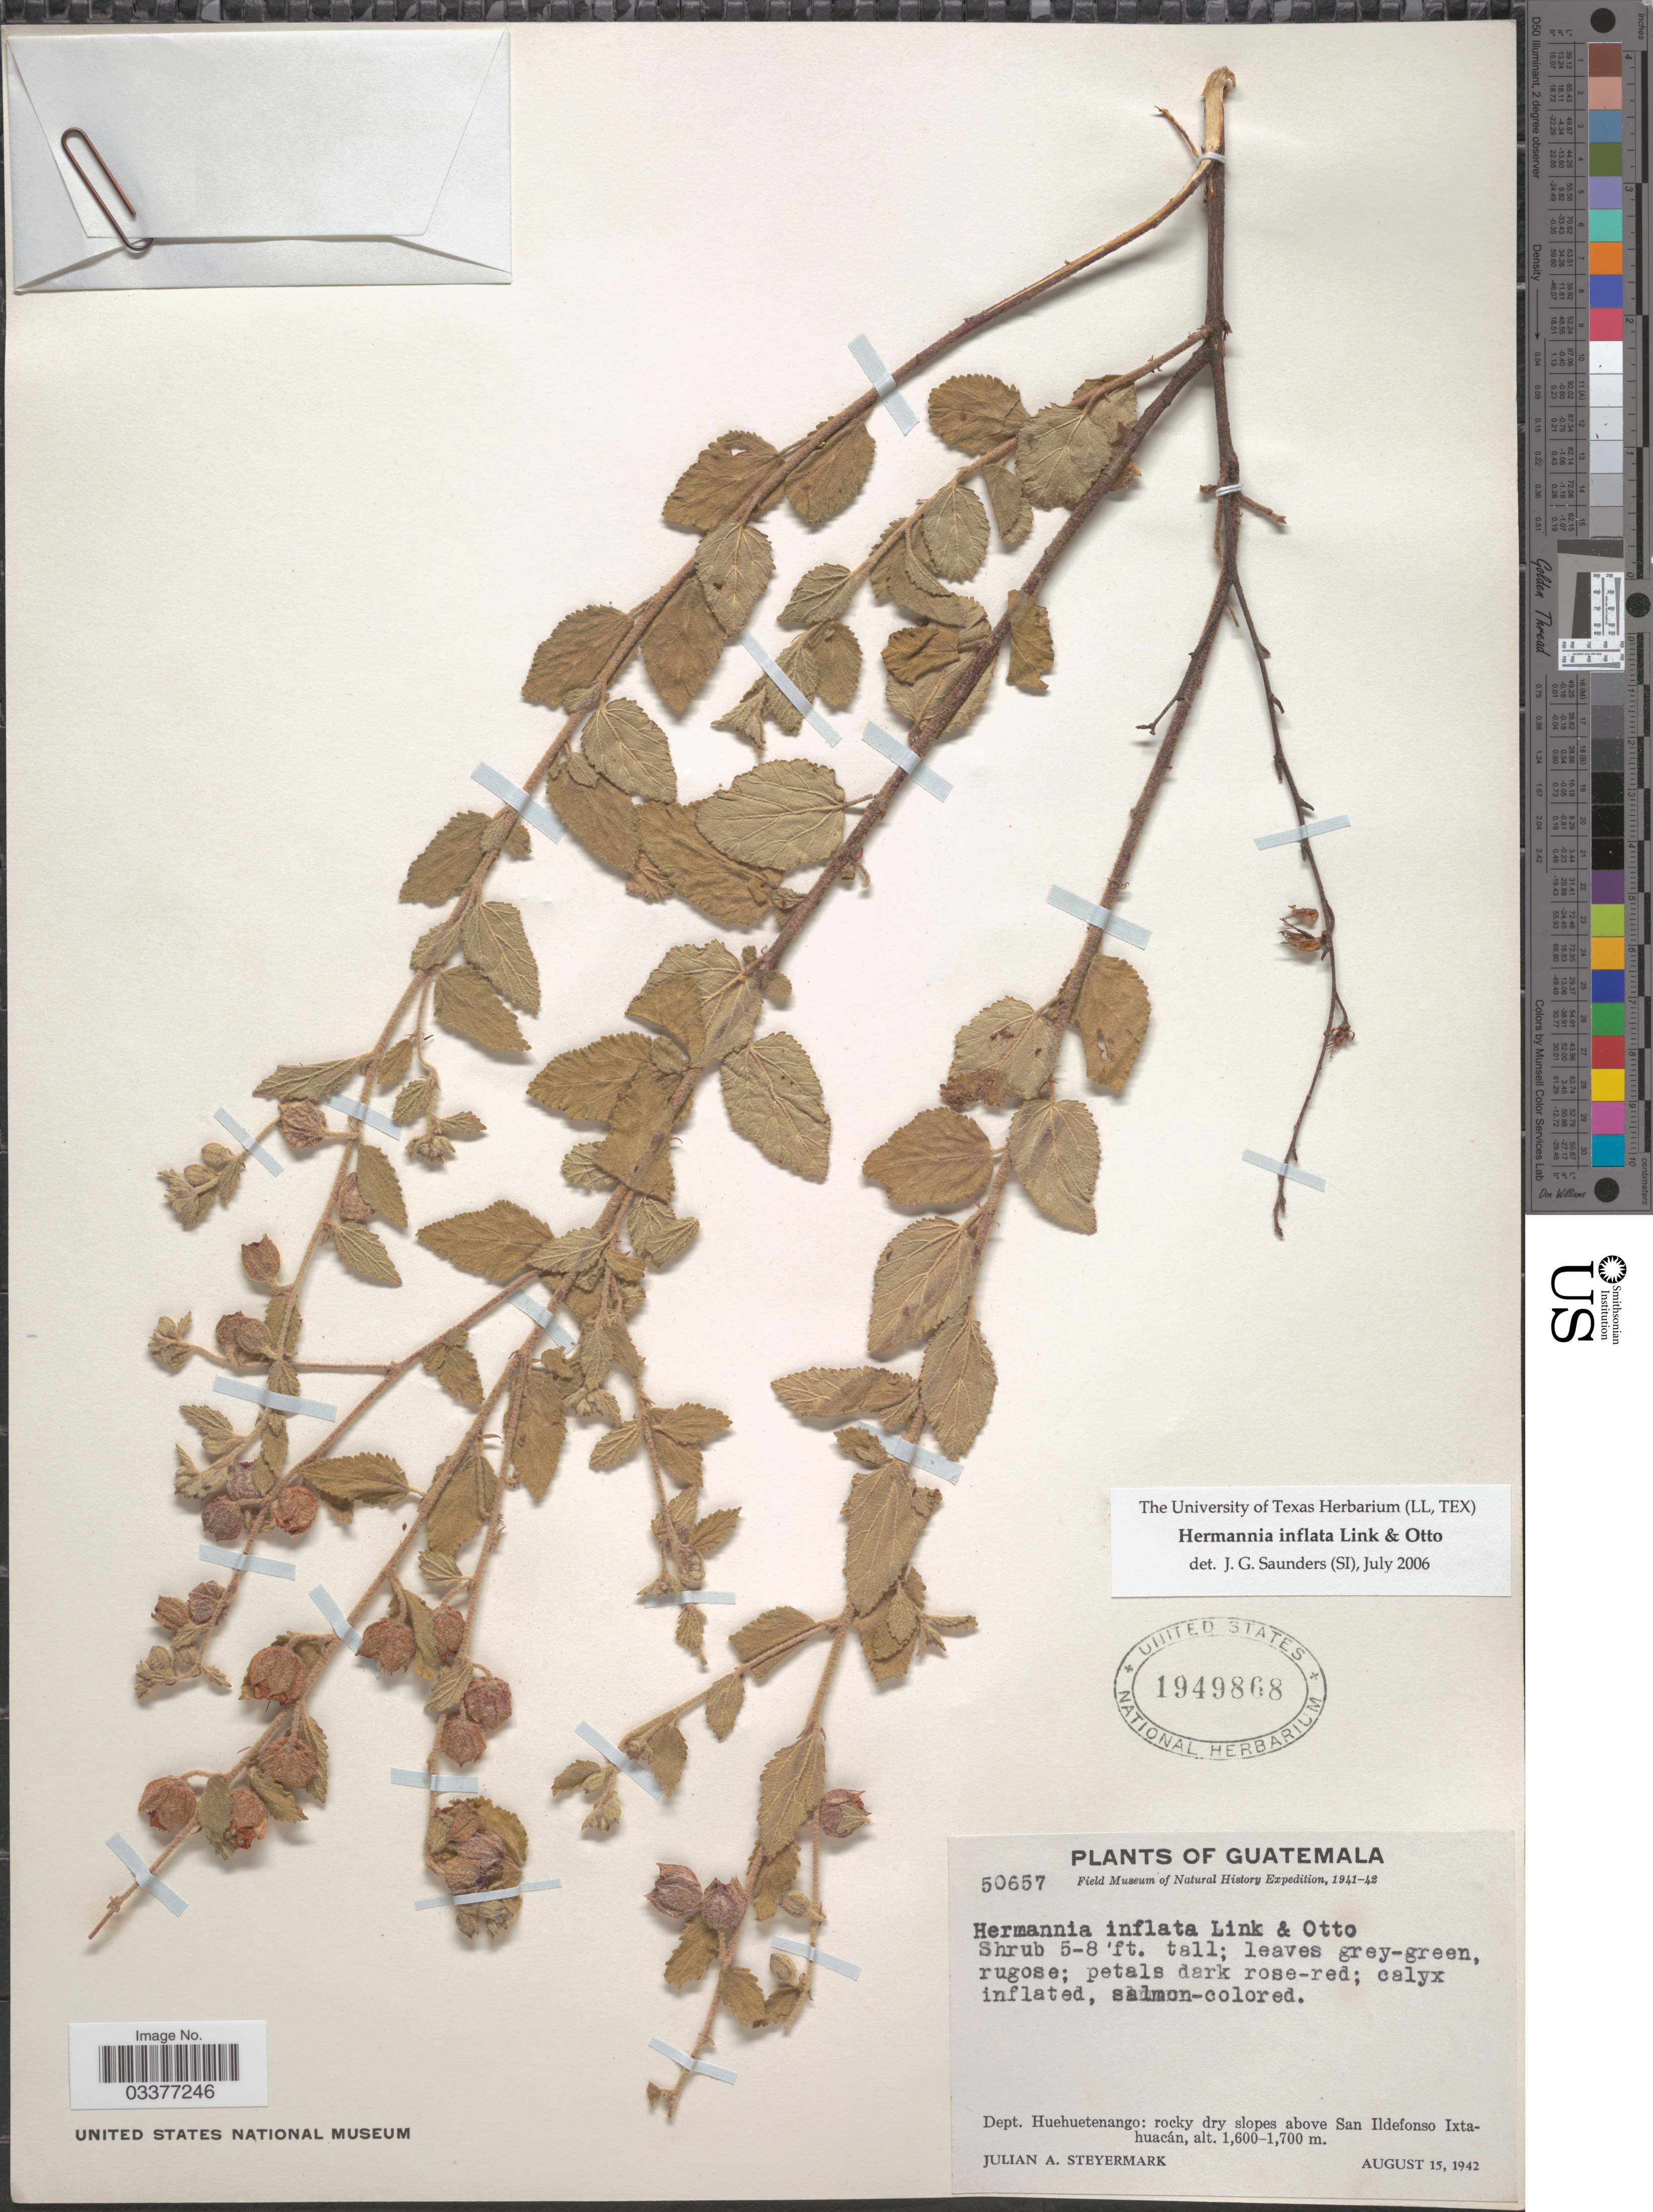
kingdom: Plantae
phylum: Tracheophyta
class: Magnoliopsida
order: Malvales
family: Malvaceae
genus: Hermannia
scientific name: Hermannia inflata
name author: Link & Otto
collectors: J. Steyermark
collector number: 50657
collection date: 1942-08-15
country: Guatemala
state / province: Huehuetenango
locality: Dept. Huehuetenango: rocky dry slopes above San Ildefonso Ixtahuacán.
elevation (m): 1600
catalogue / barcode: US 1949868